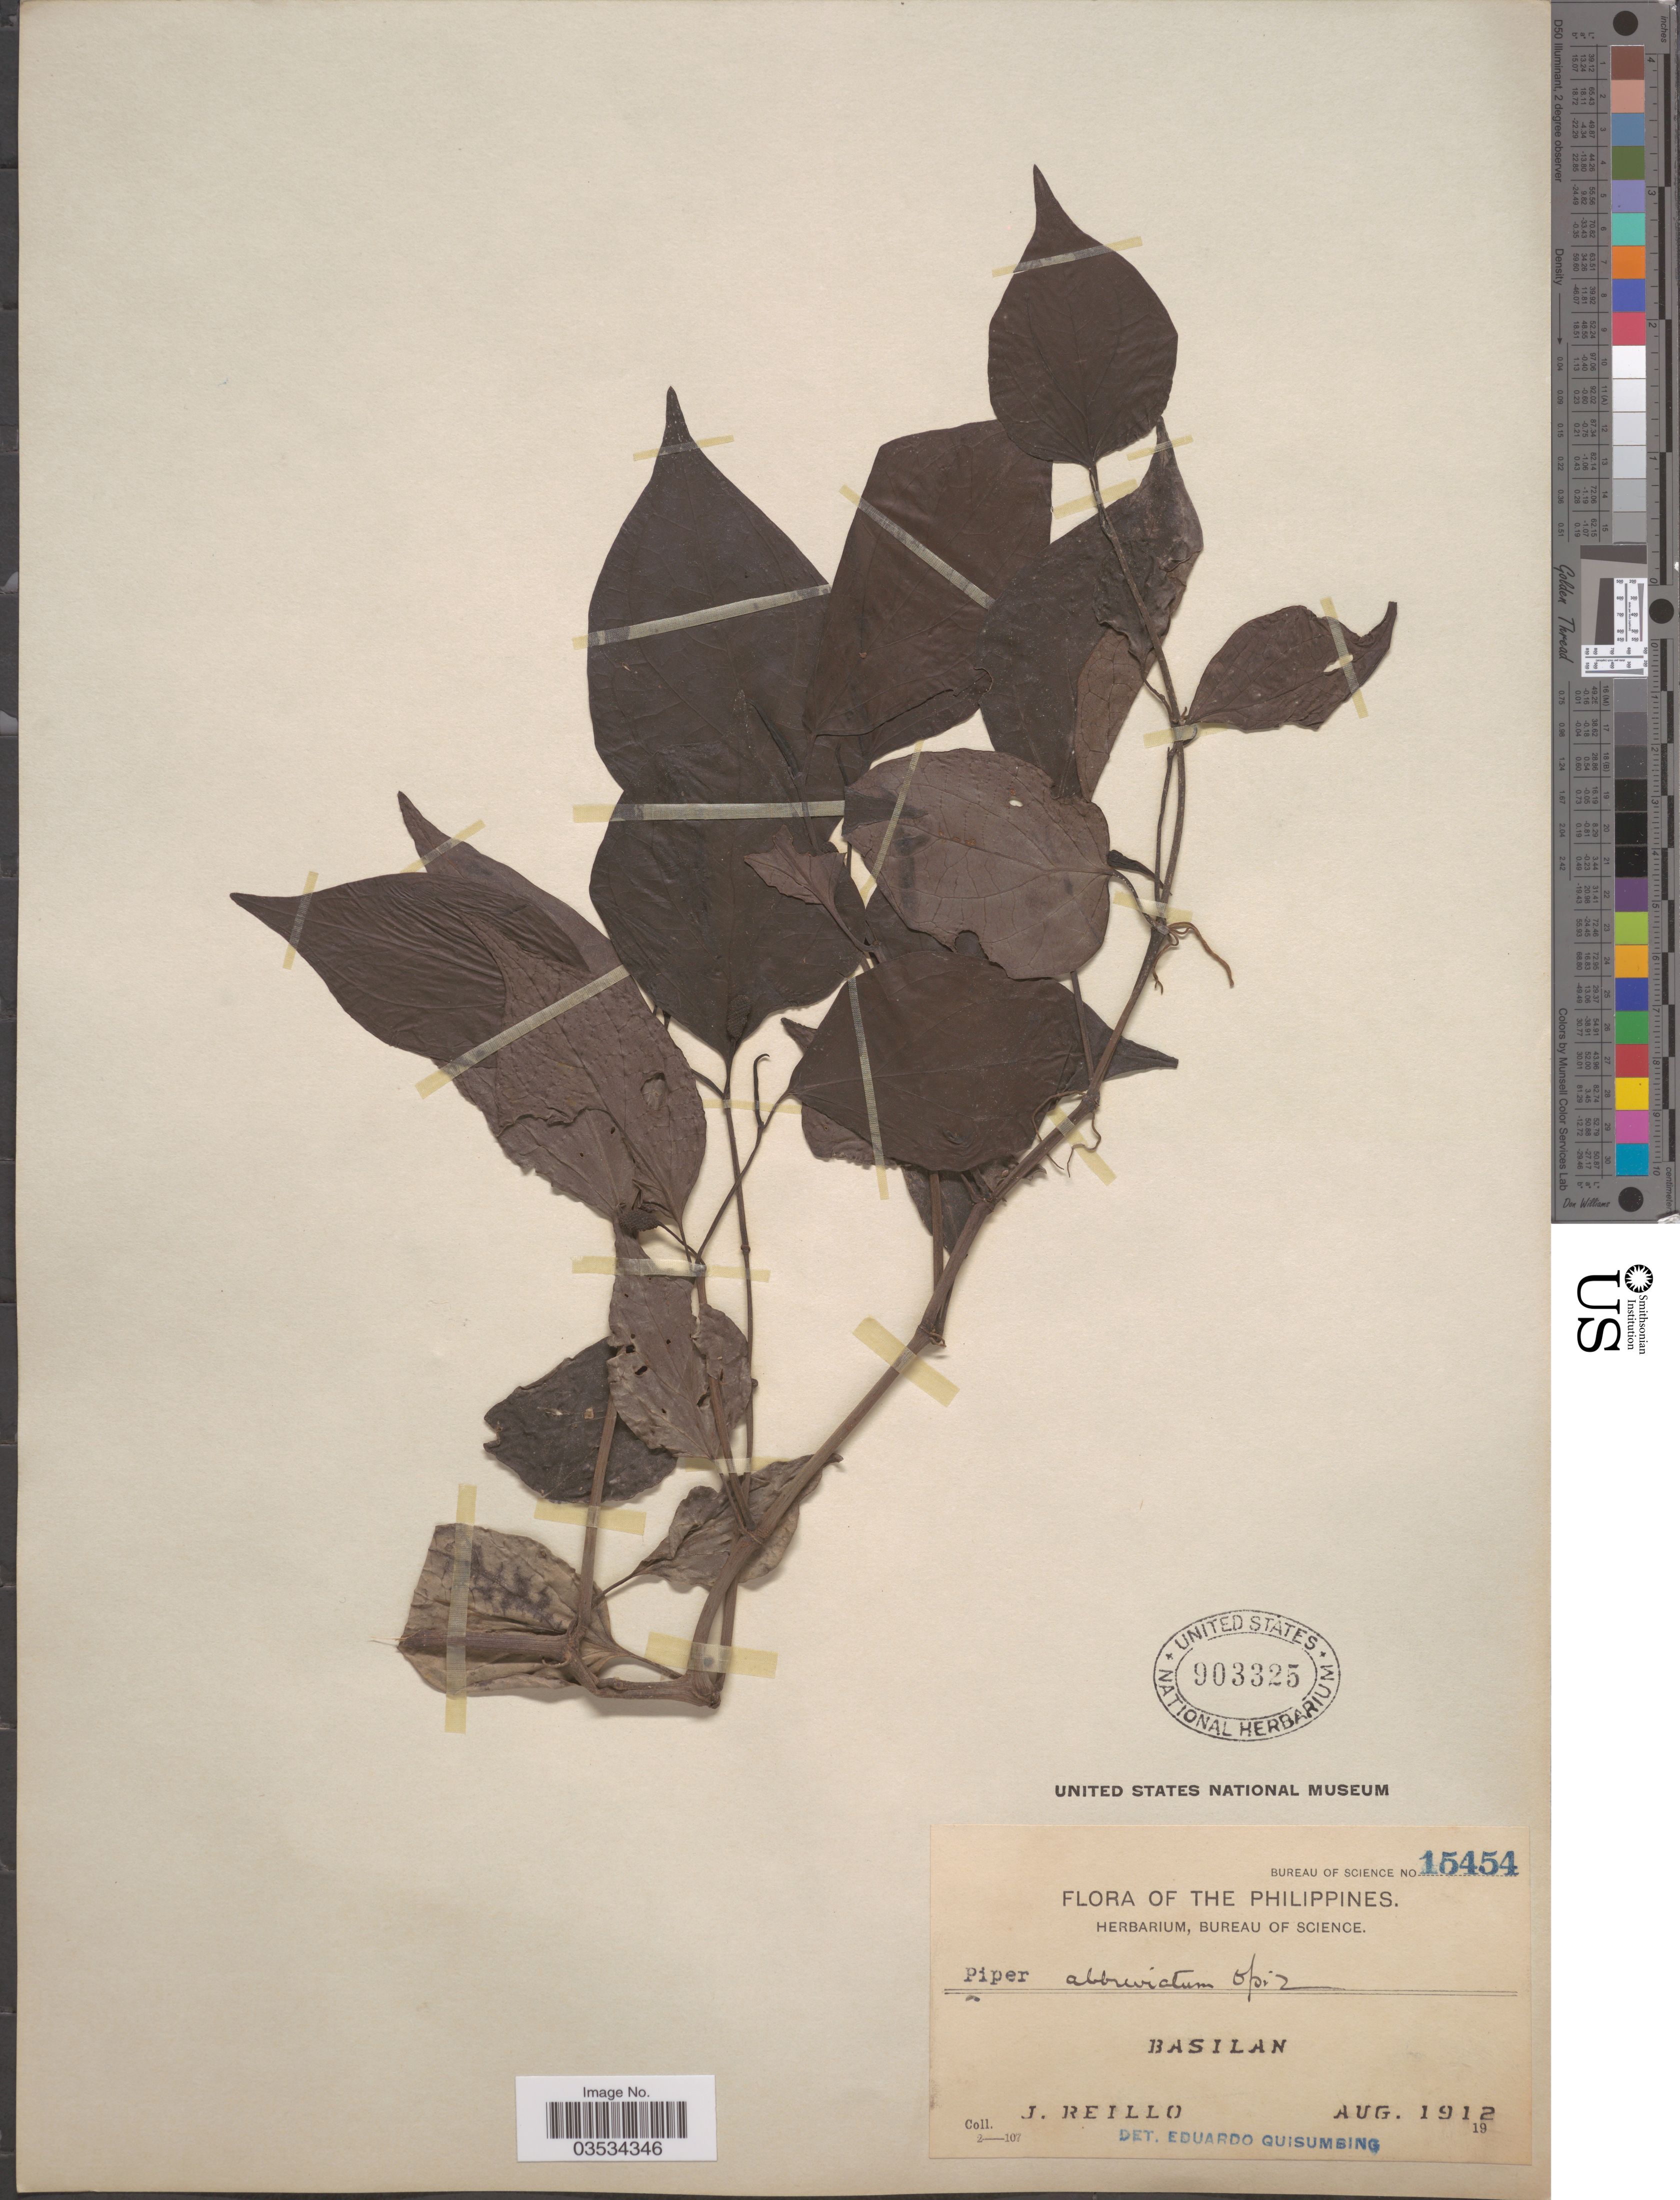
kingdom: Plantae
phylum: Tracheophyta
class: Magnoliopsida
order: Piperales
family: Piperaceae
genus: Piper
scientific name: Piper abbreviatum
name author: Opiz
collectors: J. Reillo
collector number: Bureau of Science 15454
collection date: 1912-08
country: Philippines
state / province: Muslim Mindanao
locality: Basilan.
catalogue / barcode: US 903325